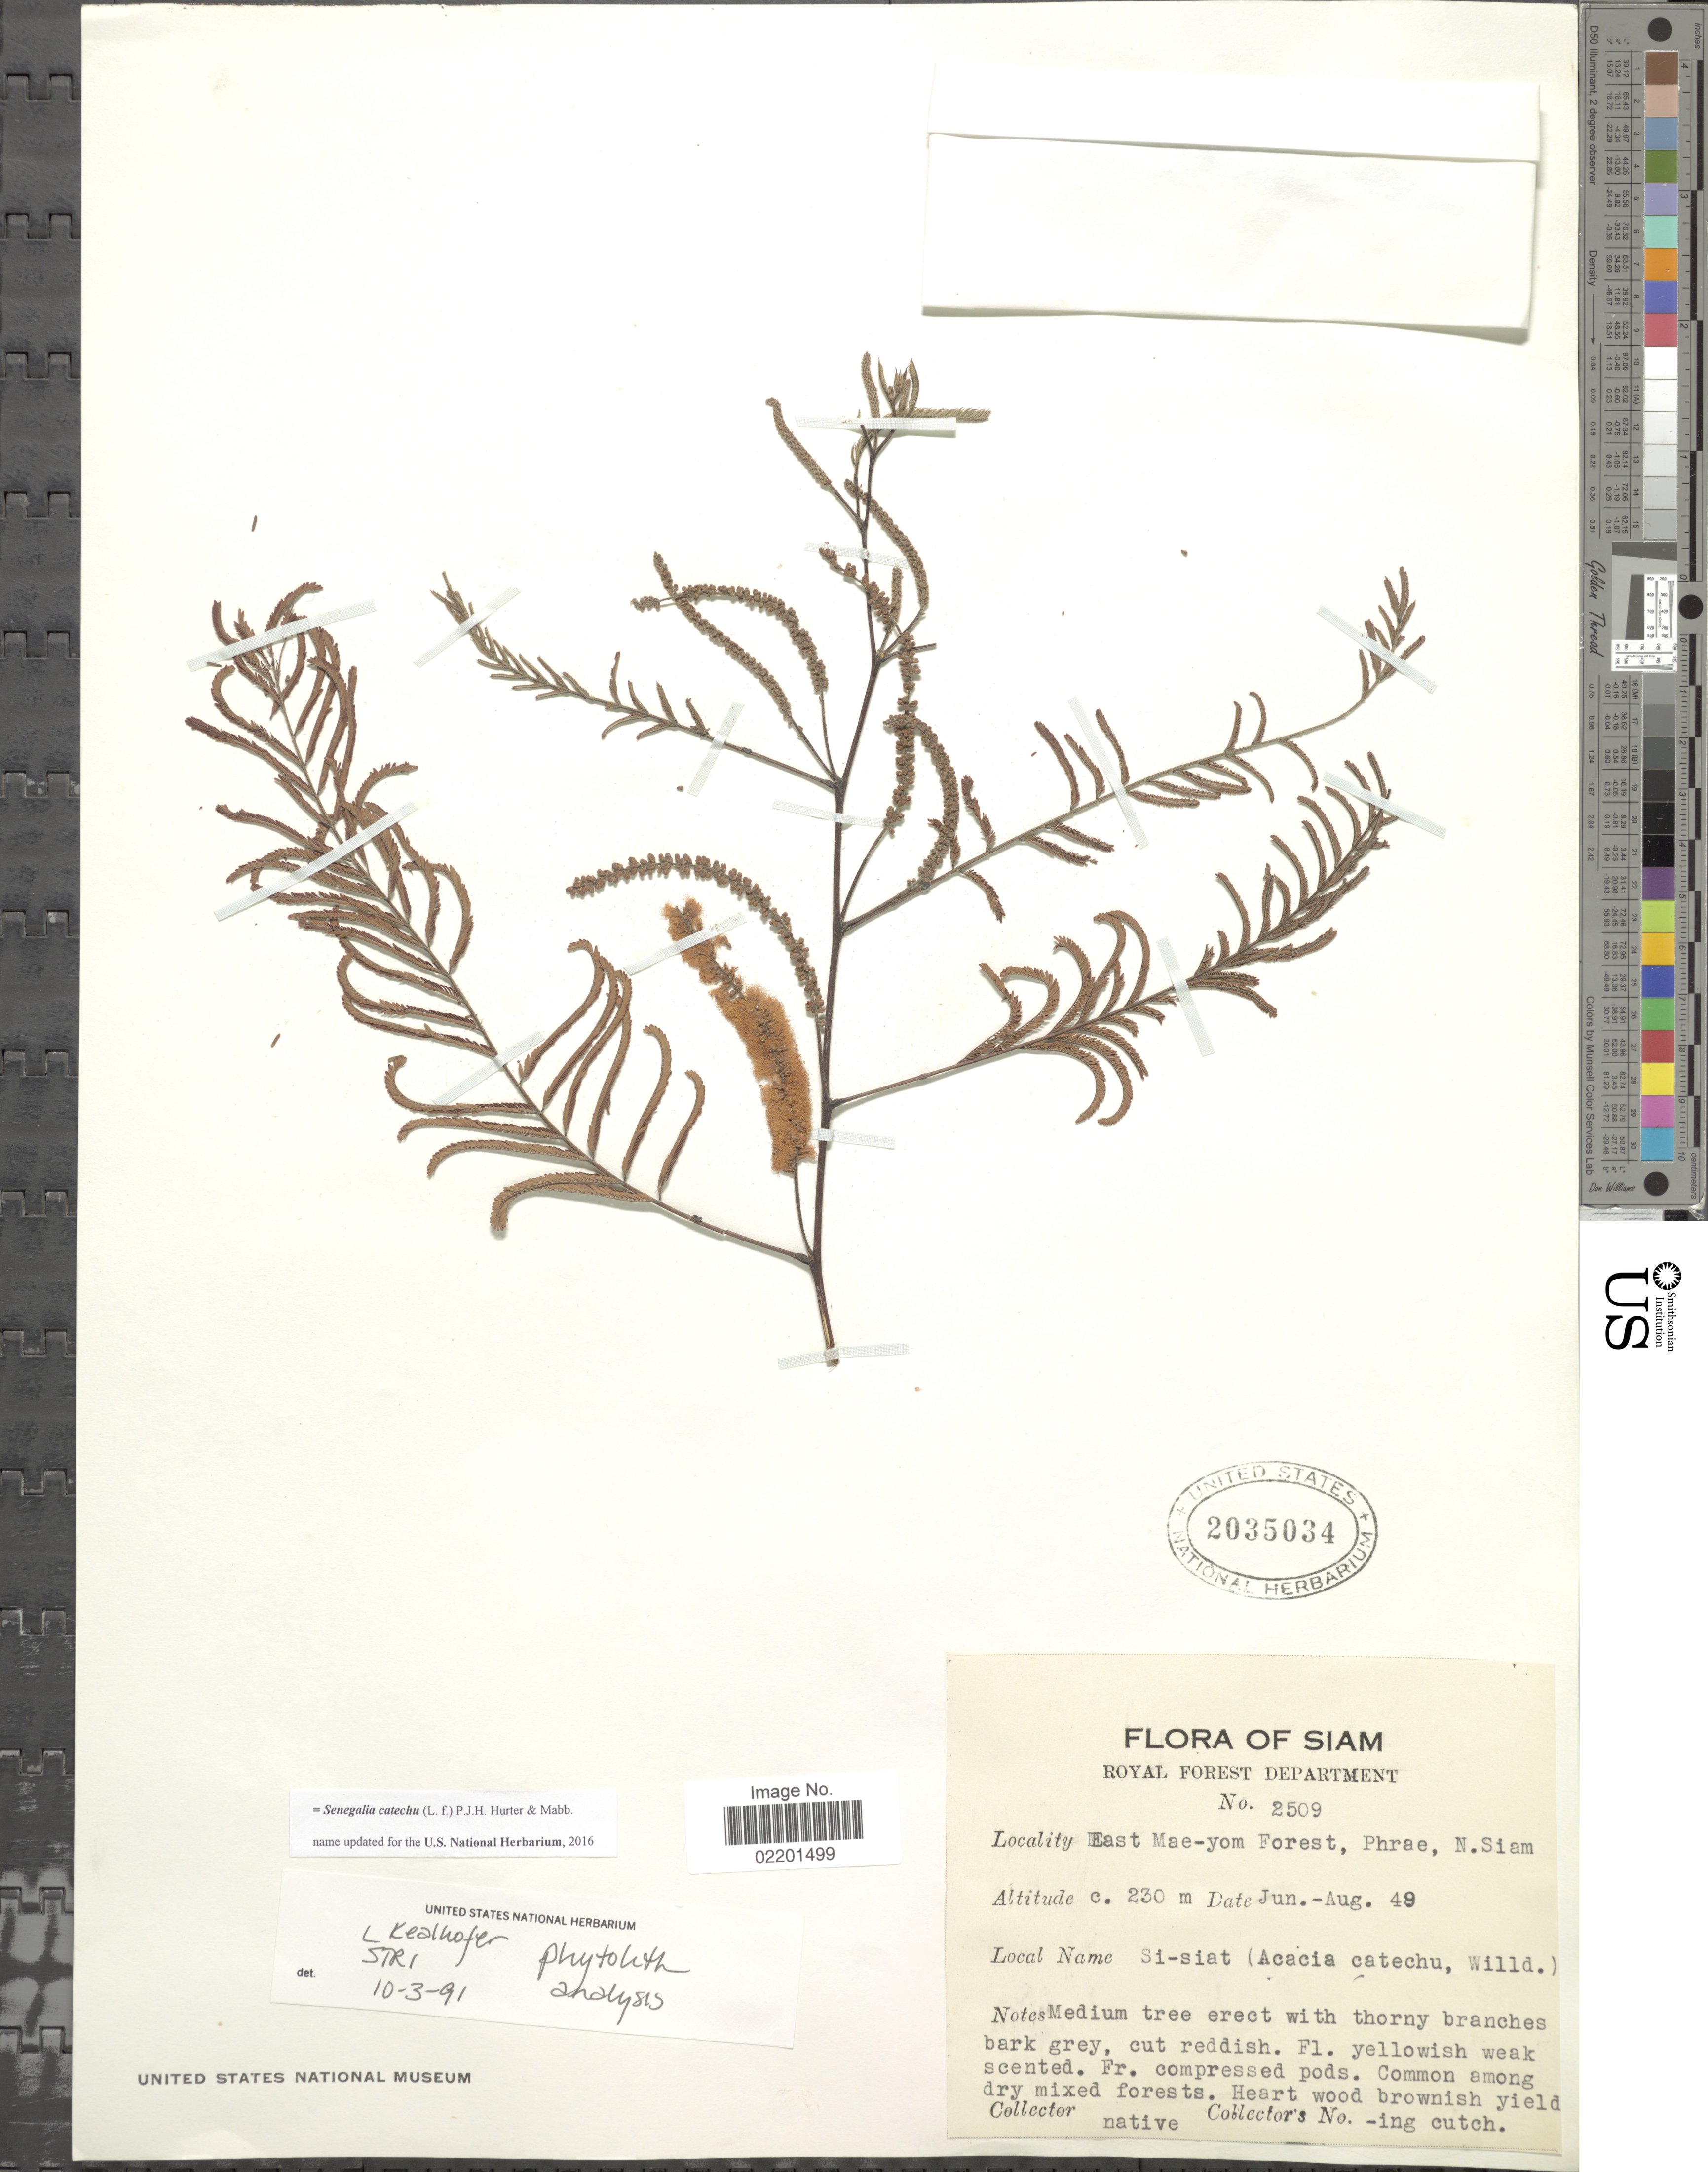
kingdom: Plantae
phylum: Tracheophyta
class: Magnoliopsida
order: Fabales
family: Fabaceae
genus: Senegalia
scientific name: Senegalia catechu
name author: (L. f.) P.J.H. Hurter & Mabb.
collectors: Native collectors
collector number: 2509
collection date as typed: Transcribed d/m/y: /6/49 to /8/49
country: Thailand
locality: Siam, East Mae-yom Forest, Phrae, N. Siam.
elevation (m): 230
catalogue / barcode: US 2035034